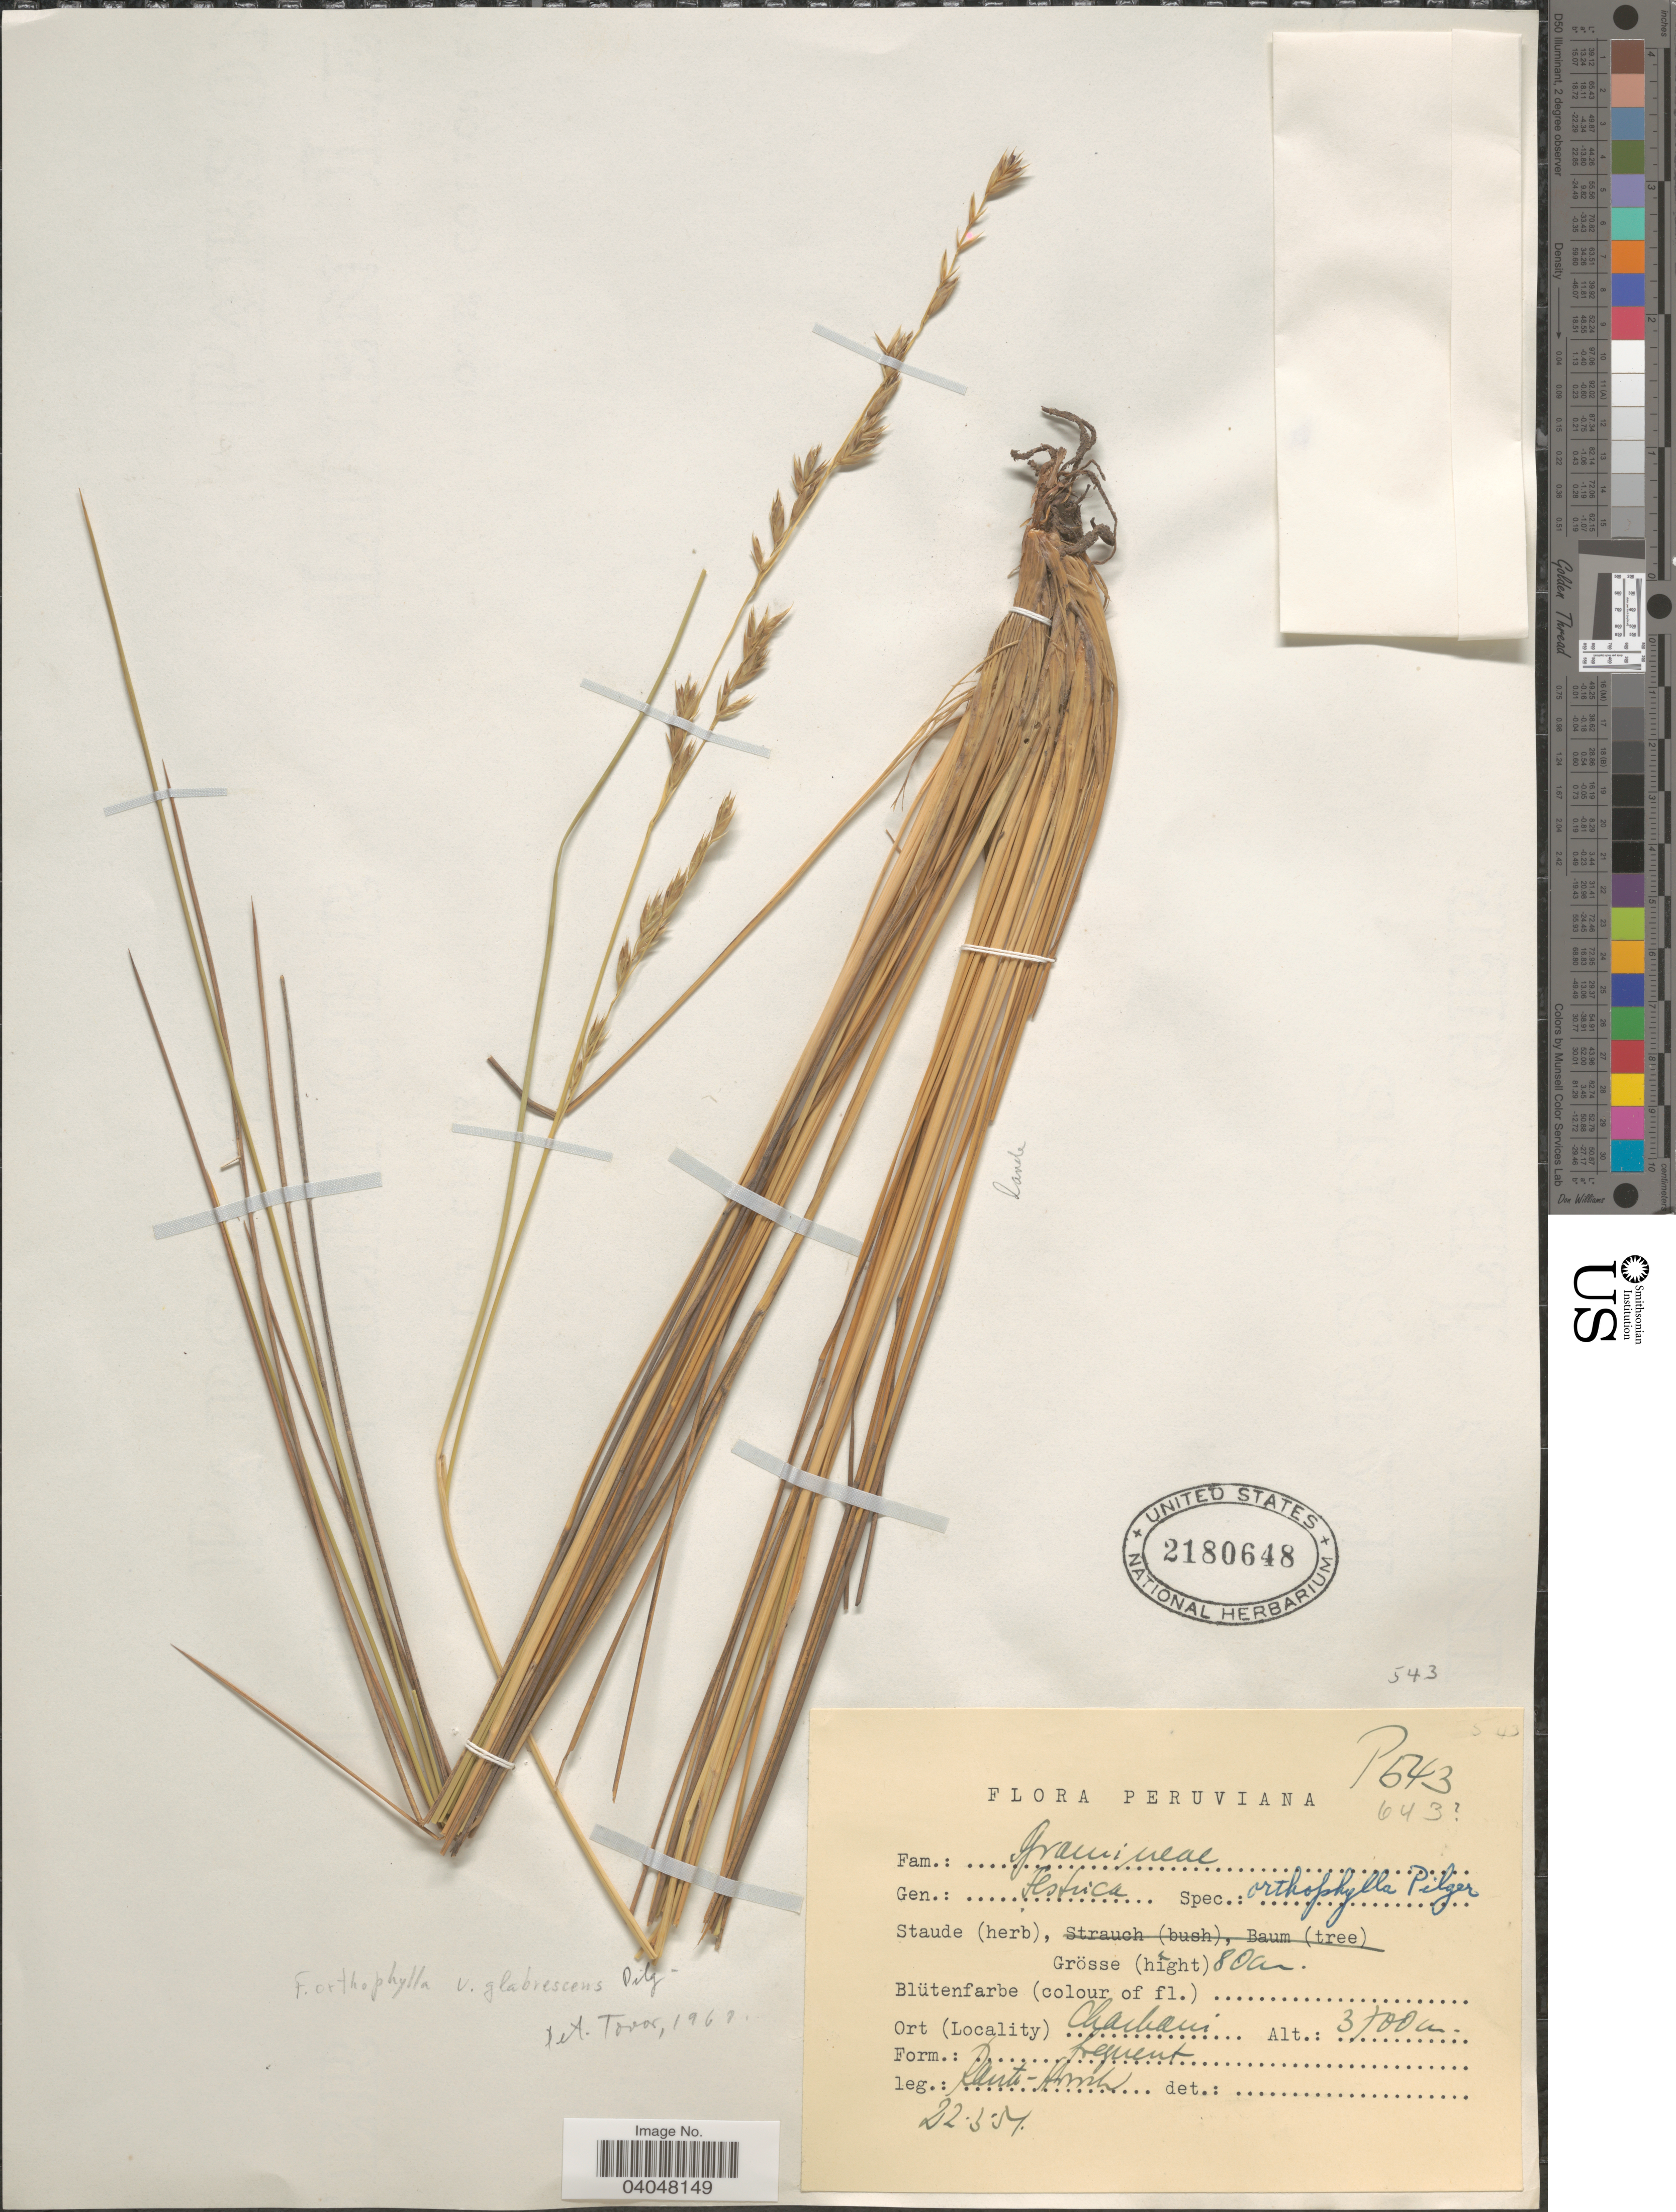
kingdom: Plantae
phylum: Tracheophyta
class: Liliopsida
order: Poales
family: Poaceae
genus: Festuca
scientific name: Festuca orthophylla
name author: Pilg.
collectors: W. Rauh & G. Hirsch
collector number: P643*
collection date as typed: Transcribed d/m/y: 22/3/51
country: Peru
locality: Chachani.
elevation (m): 3700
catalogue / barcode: US 2180648